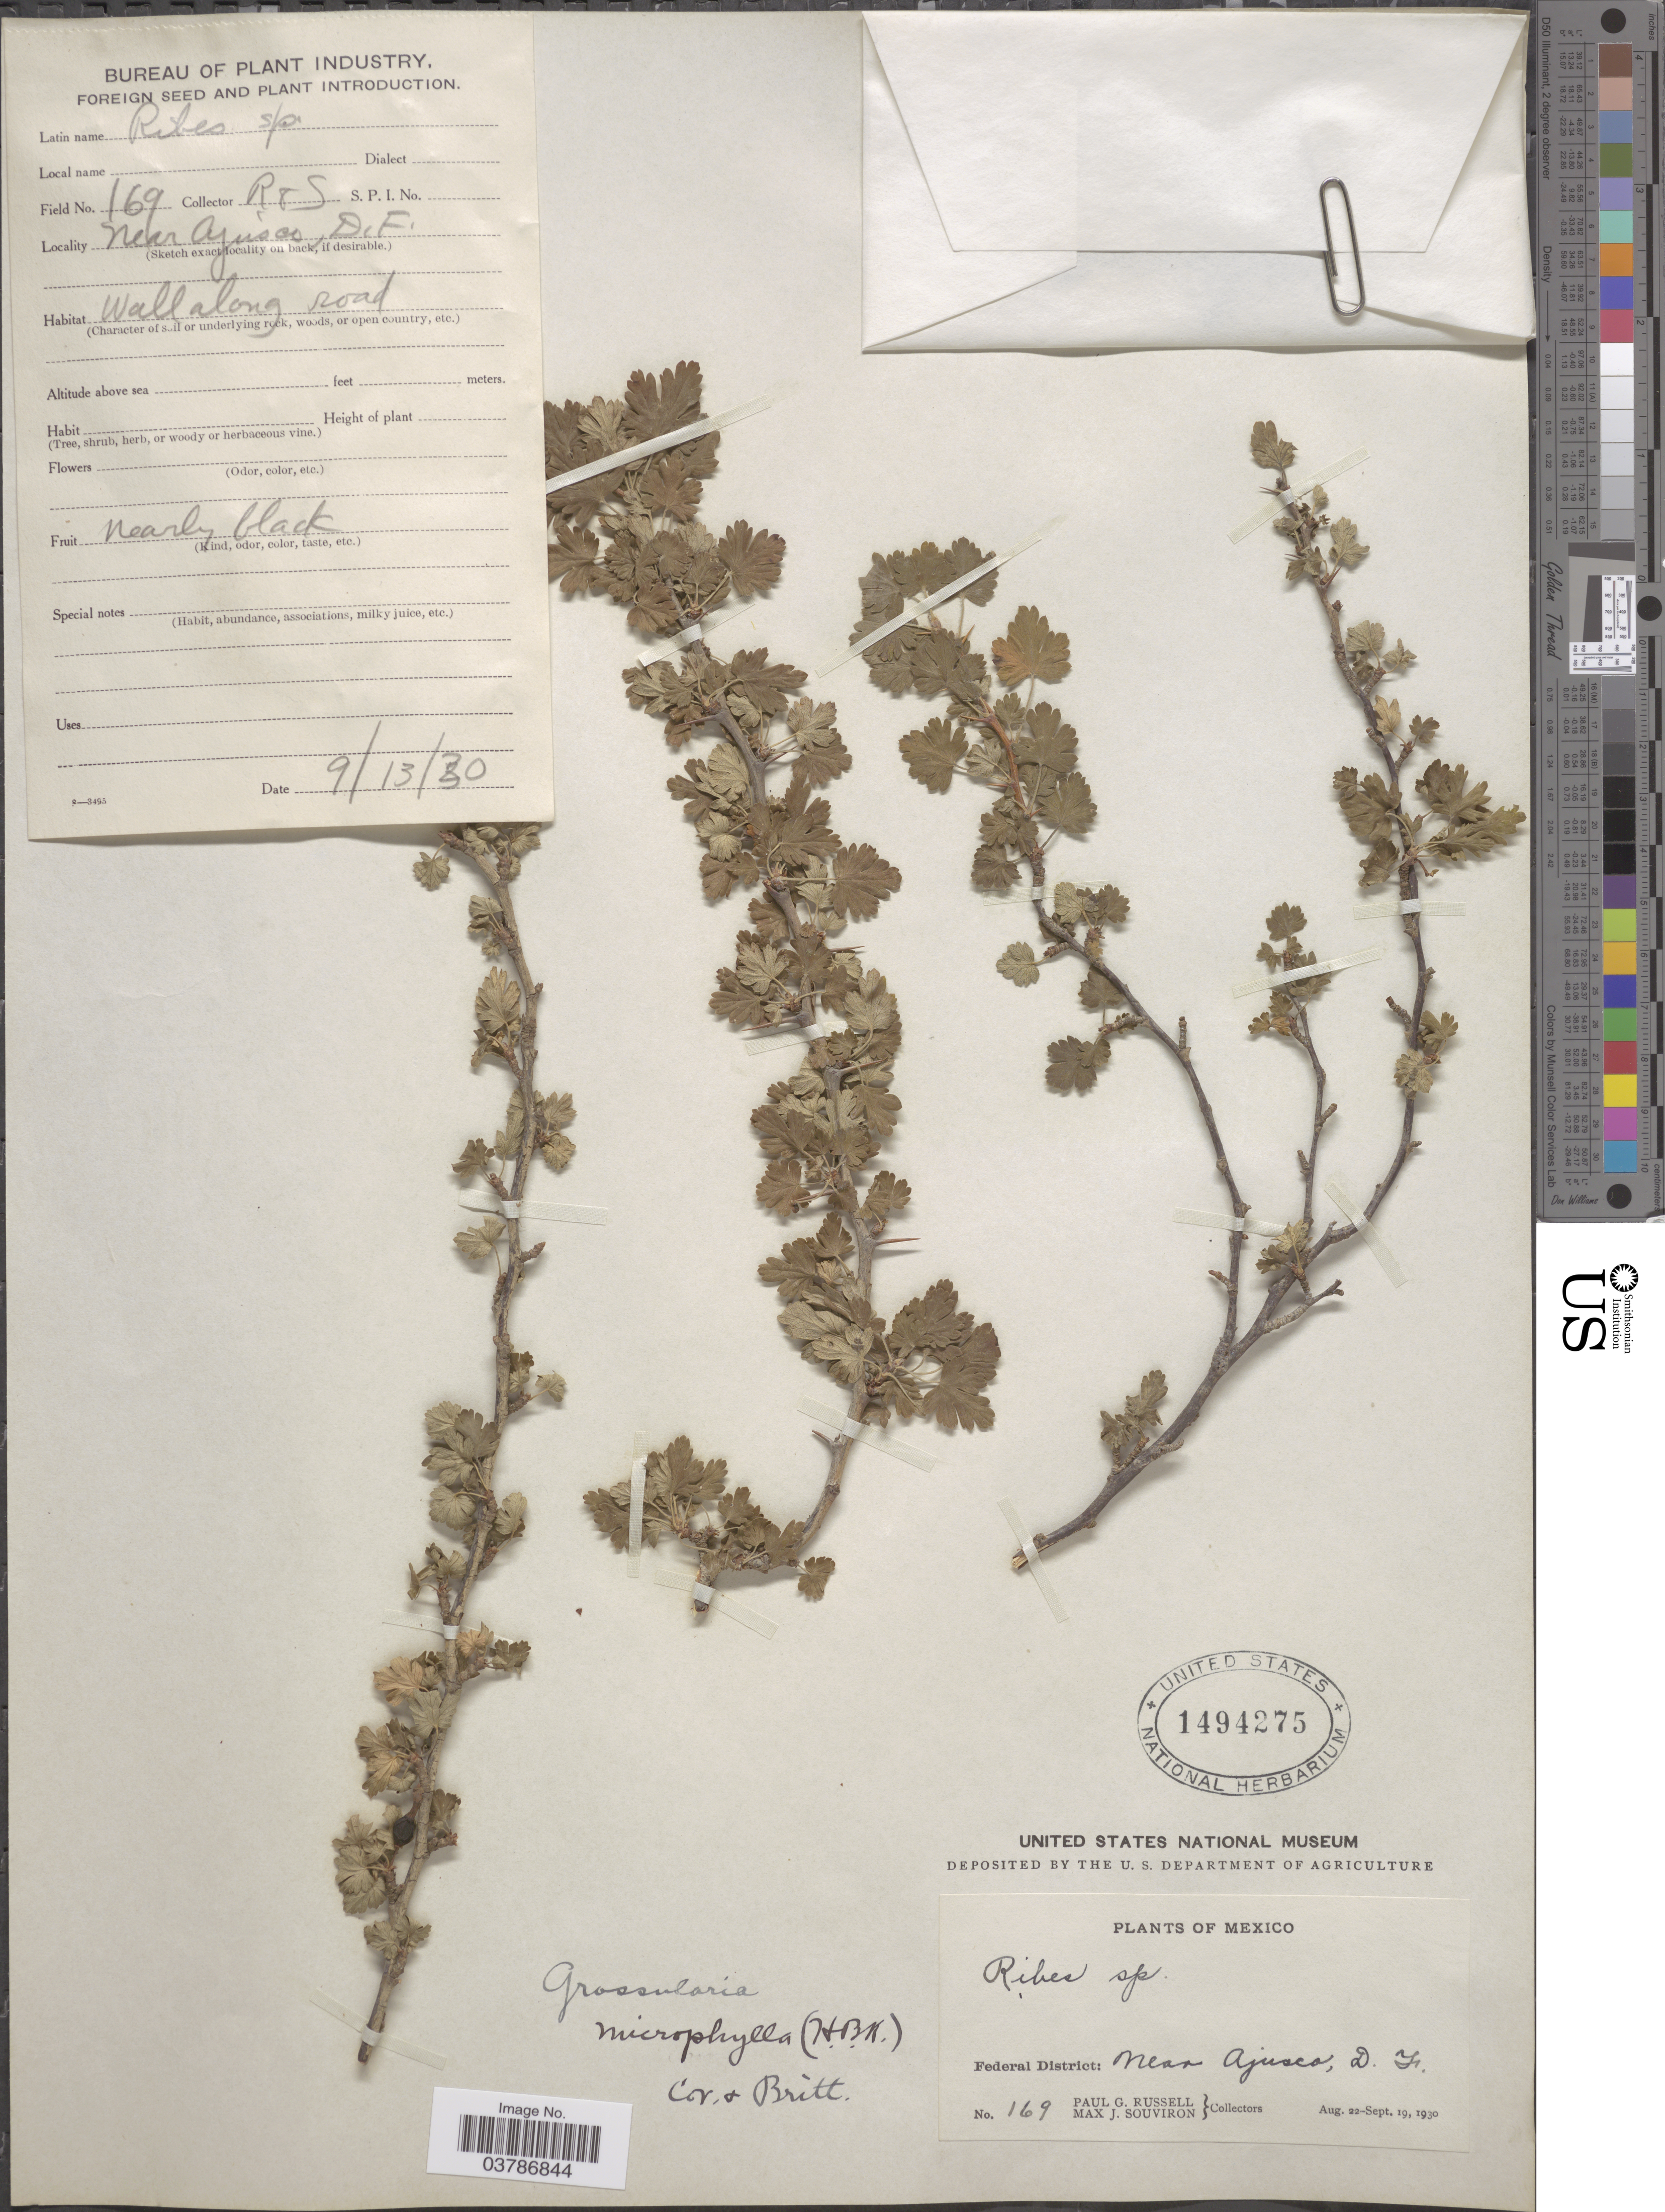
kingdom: Plantae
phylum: Tracheophyta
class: Magnoliopsida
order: Saxifragales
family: Grossulariaceae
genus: Ribes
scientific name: Ribes microphyllum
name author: Kunth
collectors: P. G. Russell & M. J. Souviron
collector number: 169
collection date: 1930-09-13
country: Mexico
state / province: Distrito Federal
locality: Federal District: near Ajusco.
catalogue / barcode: US 1494275